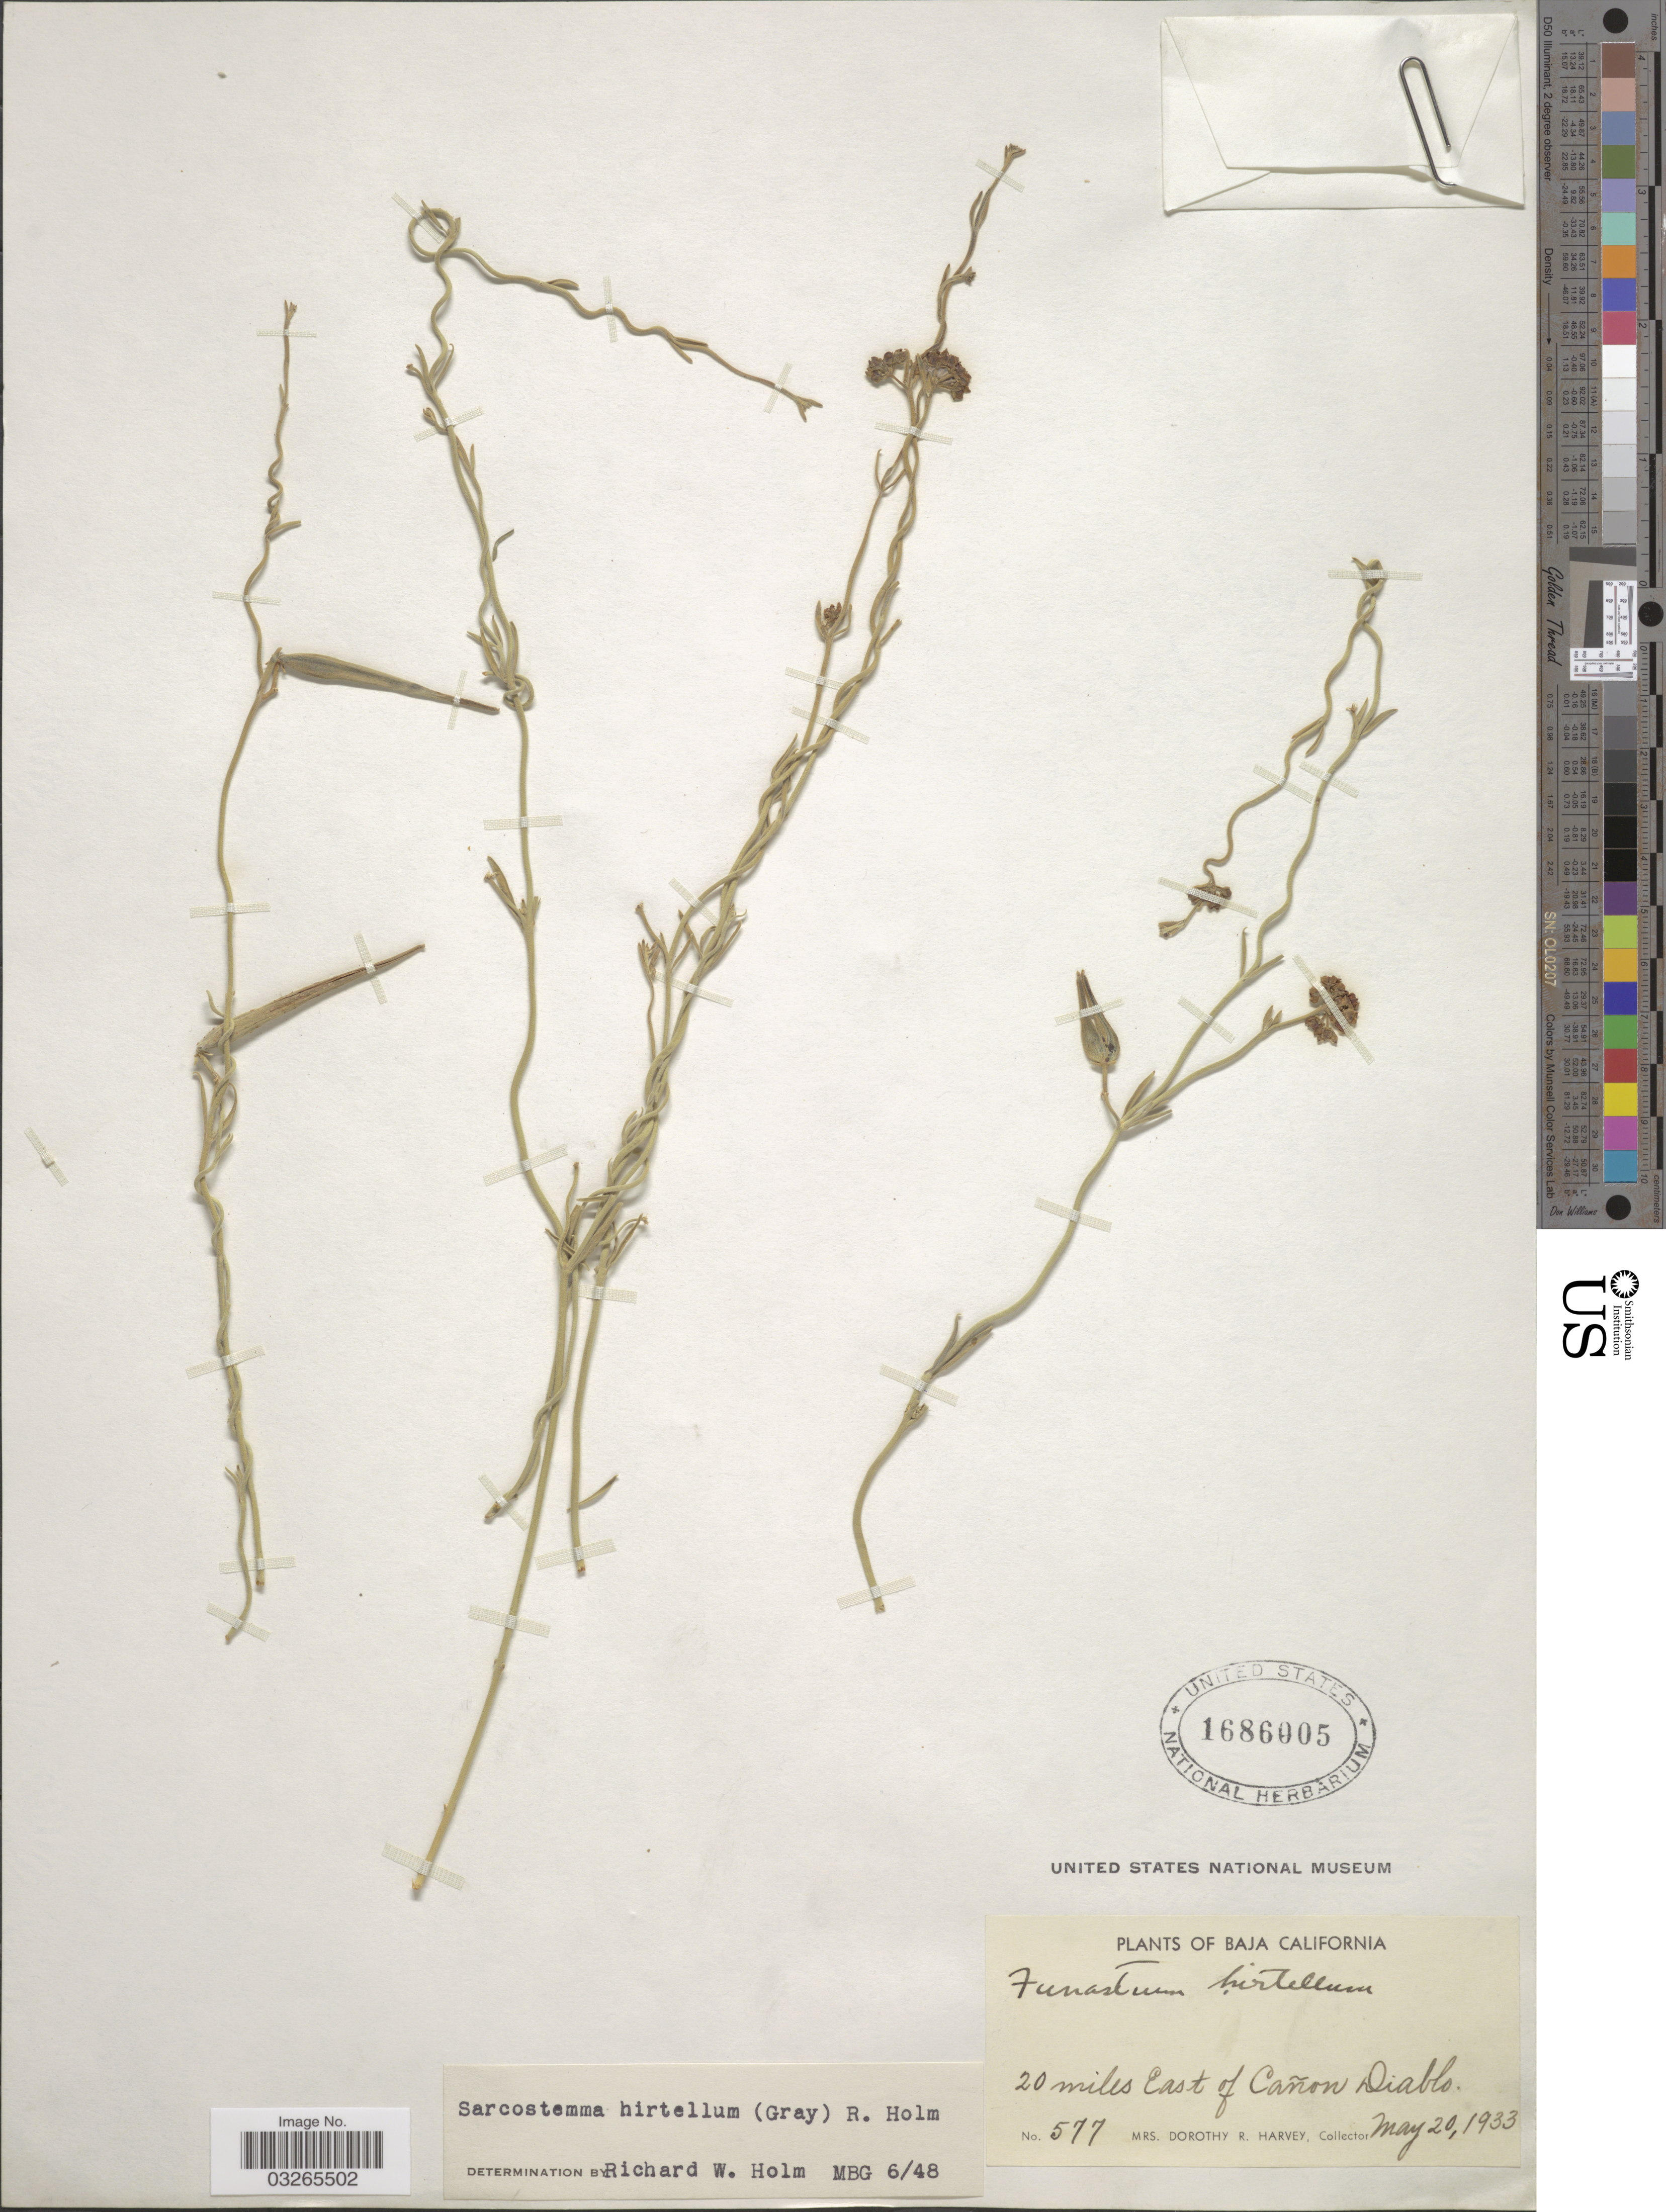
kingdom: Plantae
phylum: Tracheophyta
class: Magnoliopsida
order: Gentianales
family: Apocynaceae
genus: Sarcostemma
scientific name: Sarcostemma hirtellum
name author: (A. Gray) R.W. Holm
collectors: Harvey, Mrs. D. R.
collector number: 577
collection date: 1933-05-20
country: Mexico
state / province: Baja California Norte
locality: Baja California, 20 miles East of Cañon Diablo.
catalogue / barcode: US 1686005